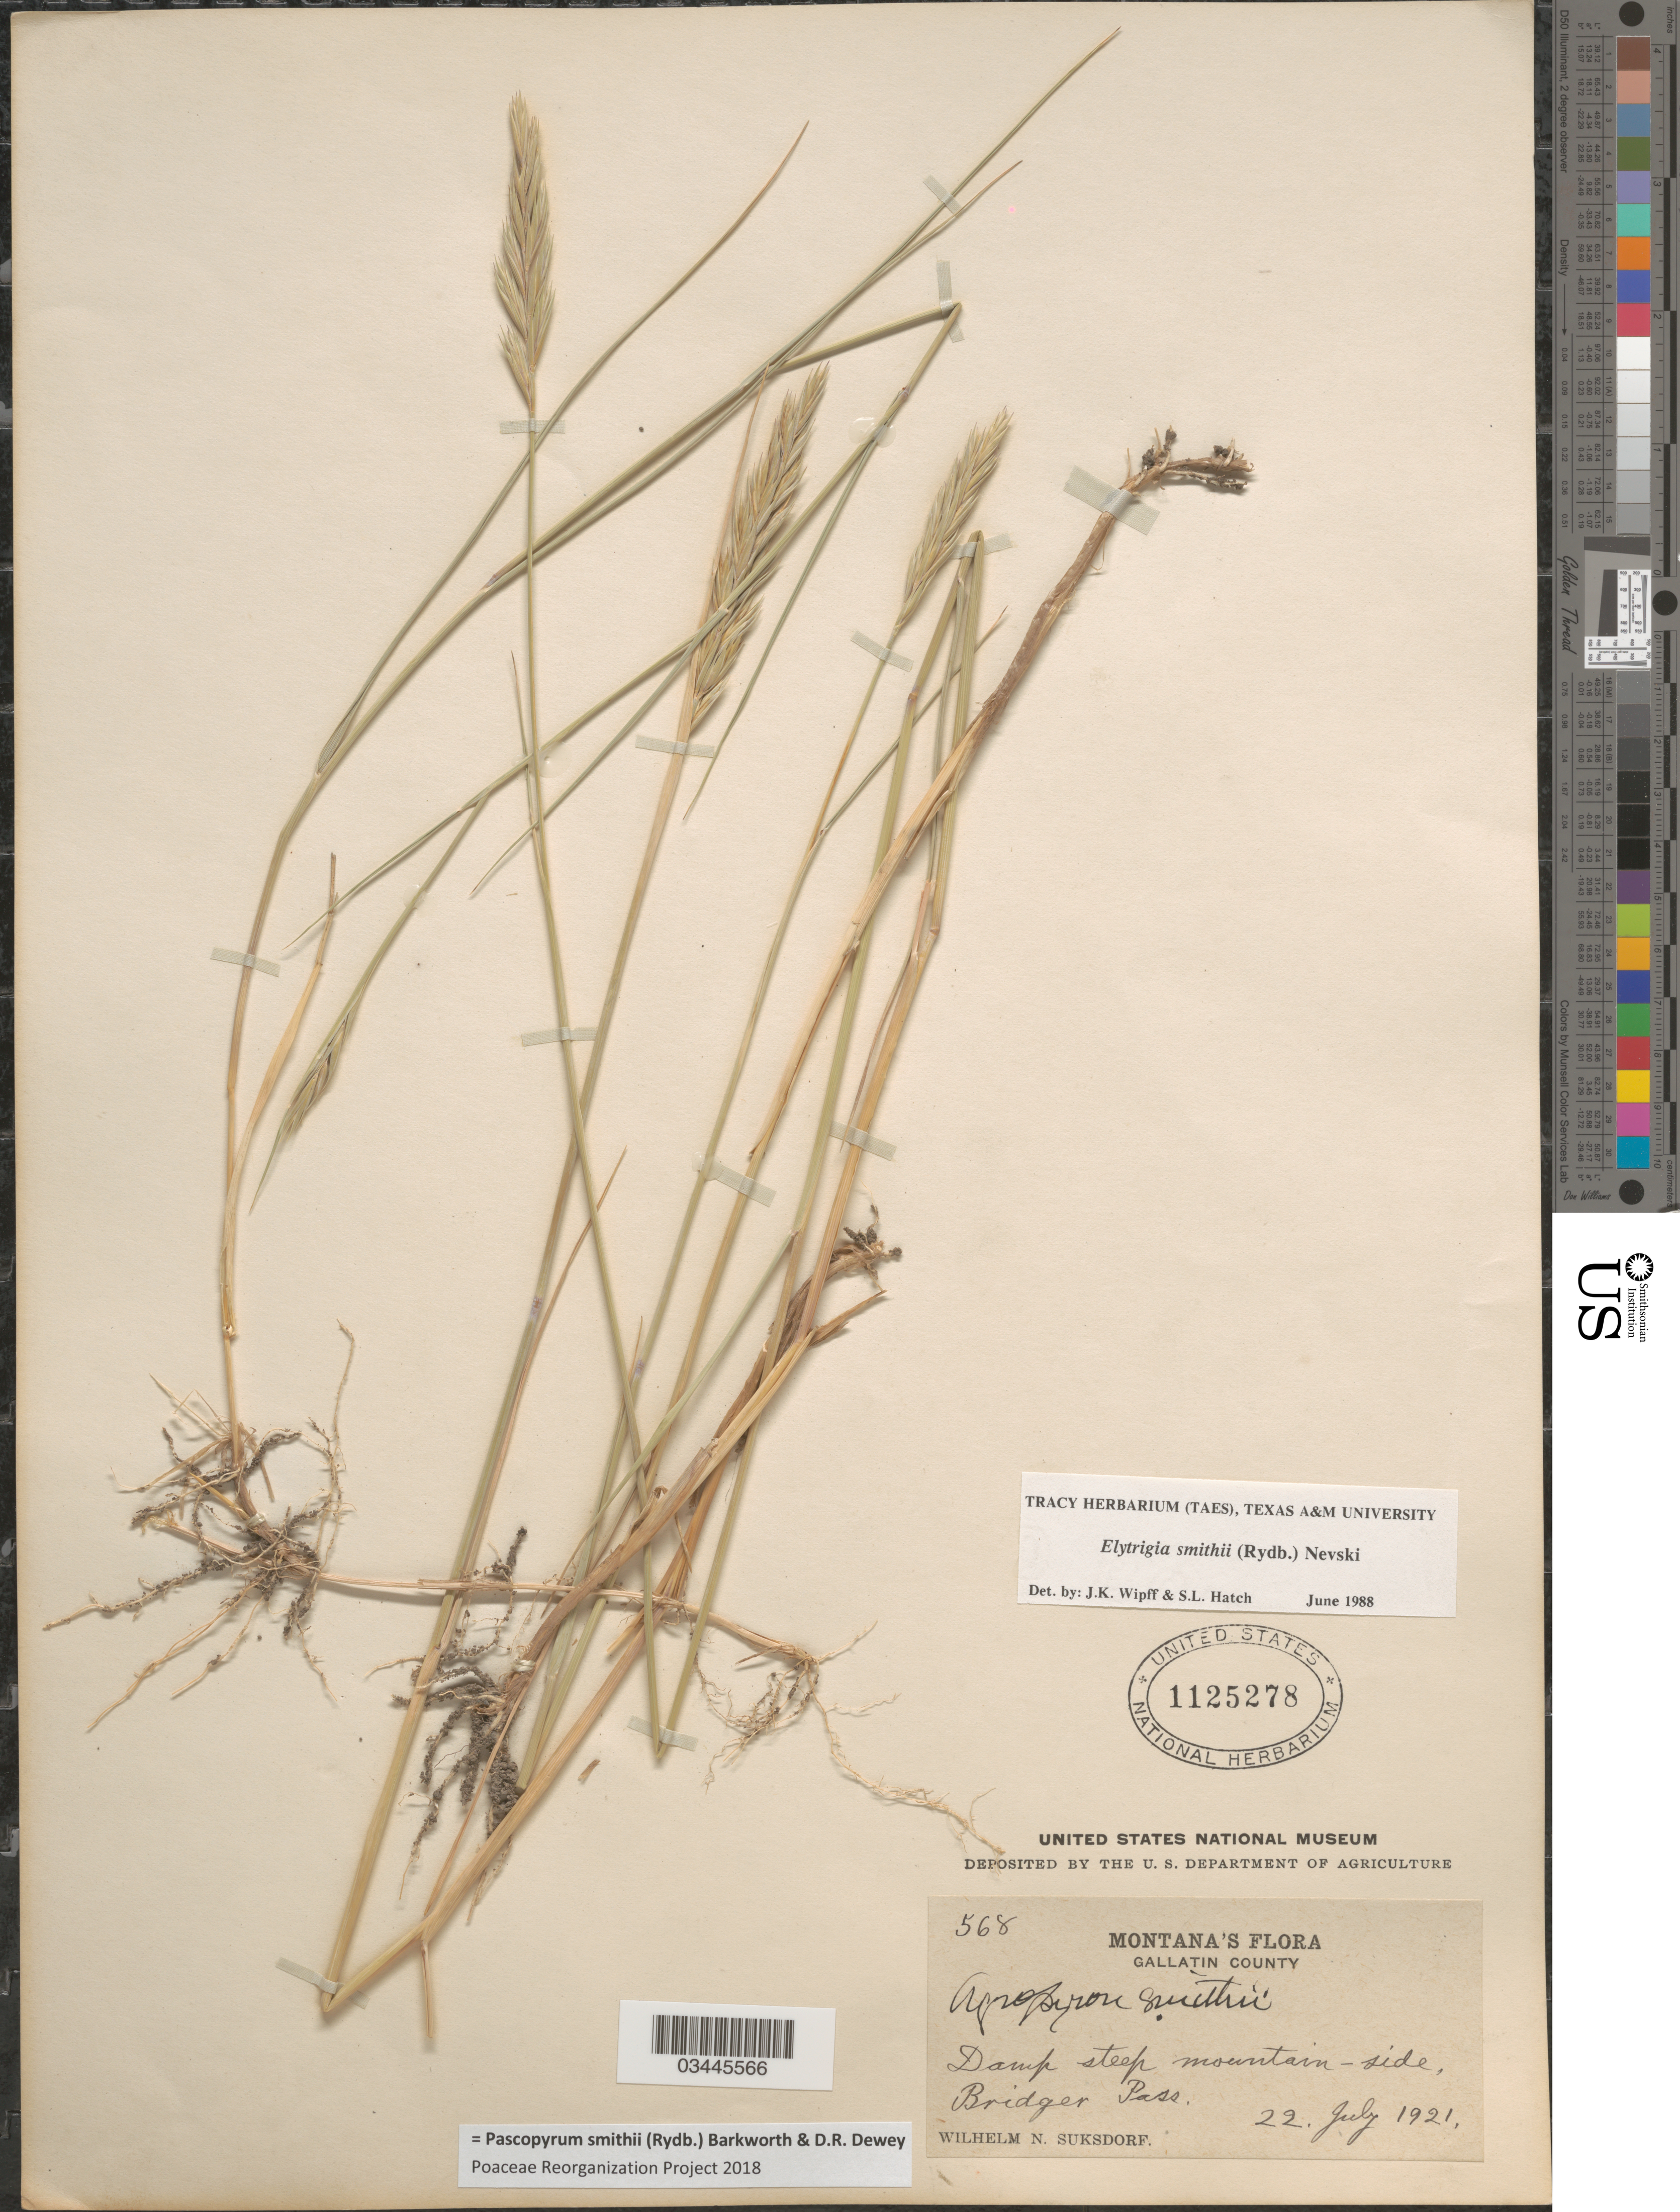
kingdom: Plantae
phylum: Tracheophyta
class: Liliopsida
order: Poales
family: Poaceae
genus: Pascopyrum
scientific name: Pascopyrum smithii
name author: (Rydb.) Barkworth & Dewey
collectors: W. N. Suksdorf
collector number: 568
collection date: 1921-07-22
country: United States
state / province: Montana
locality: Gallatin County. Damp steep mountain-side, Bridger Pass.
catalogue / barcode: US 1125278